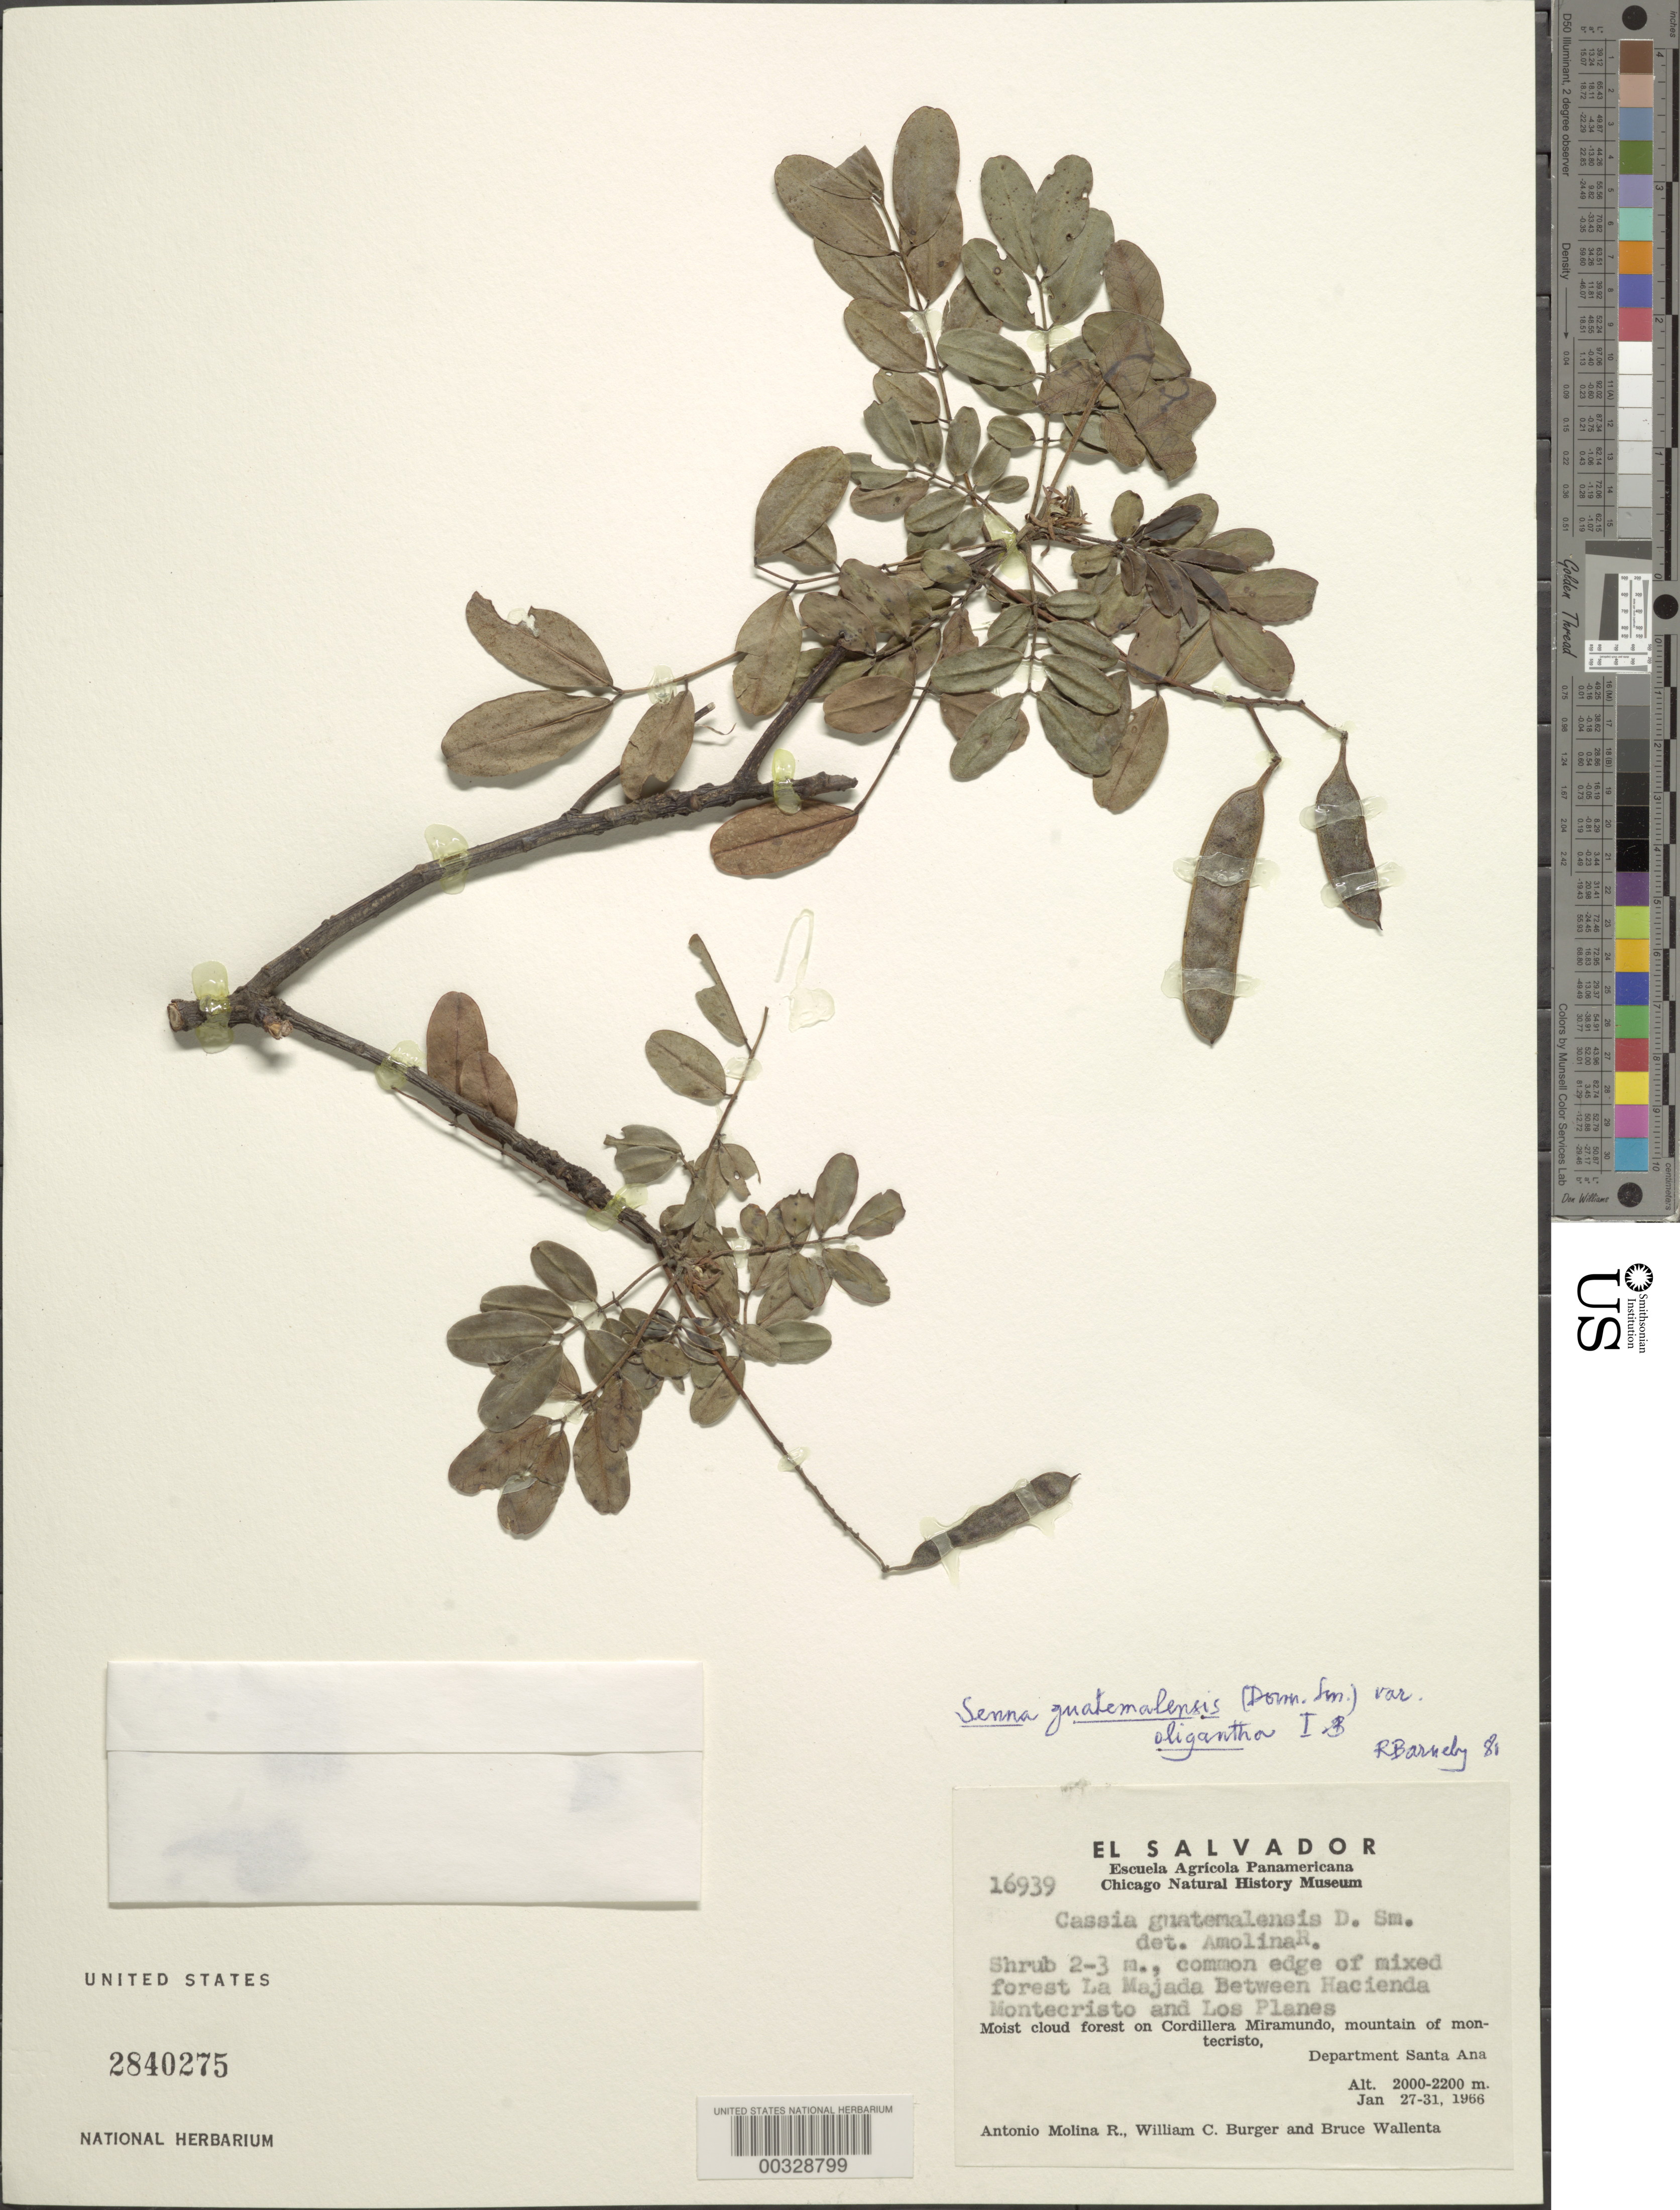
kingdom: Plantae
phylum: Tracheophyta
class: Magnoliopsida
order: Fabales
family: Fabaceae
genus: Senna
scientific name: Senna guatemalensis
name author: (Donn. Sm.) H.S. Irwin & Barneby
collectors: A. Molina R., W. Burger & B. Wallenta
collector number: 16939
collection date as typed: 27 Jan 1966 to 31 Jan 1966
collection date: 1966-01-27/1966-01-31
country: El Salvador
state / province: Santa Ana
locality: La majada between hacienda montecristo and los planes; on cordillera miramundo, mountain of montecristo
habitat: Edge of mixed forest; moist cloud forest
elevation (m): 2000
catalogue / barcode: US 2840275